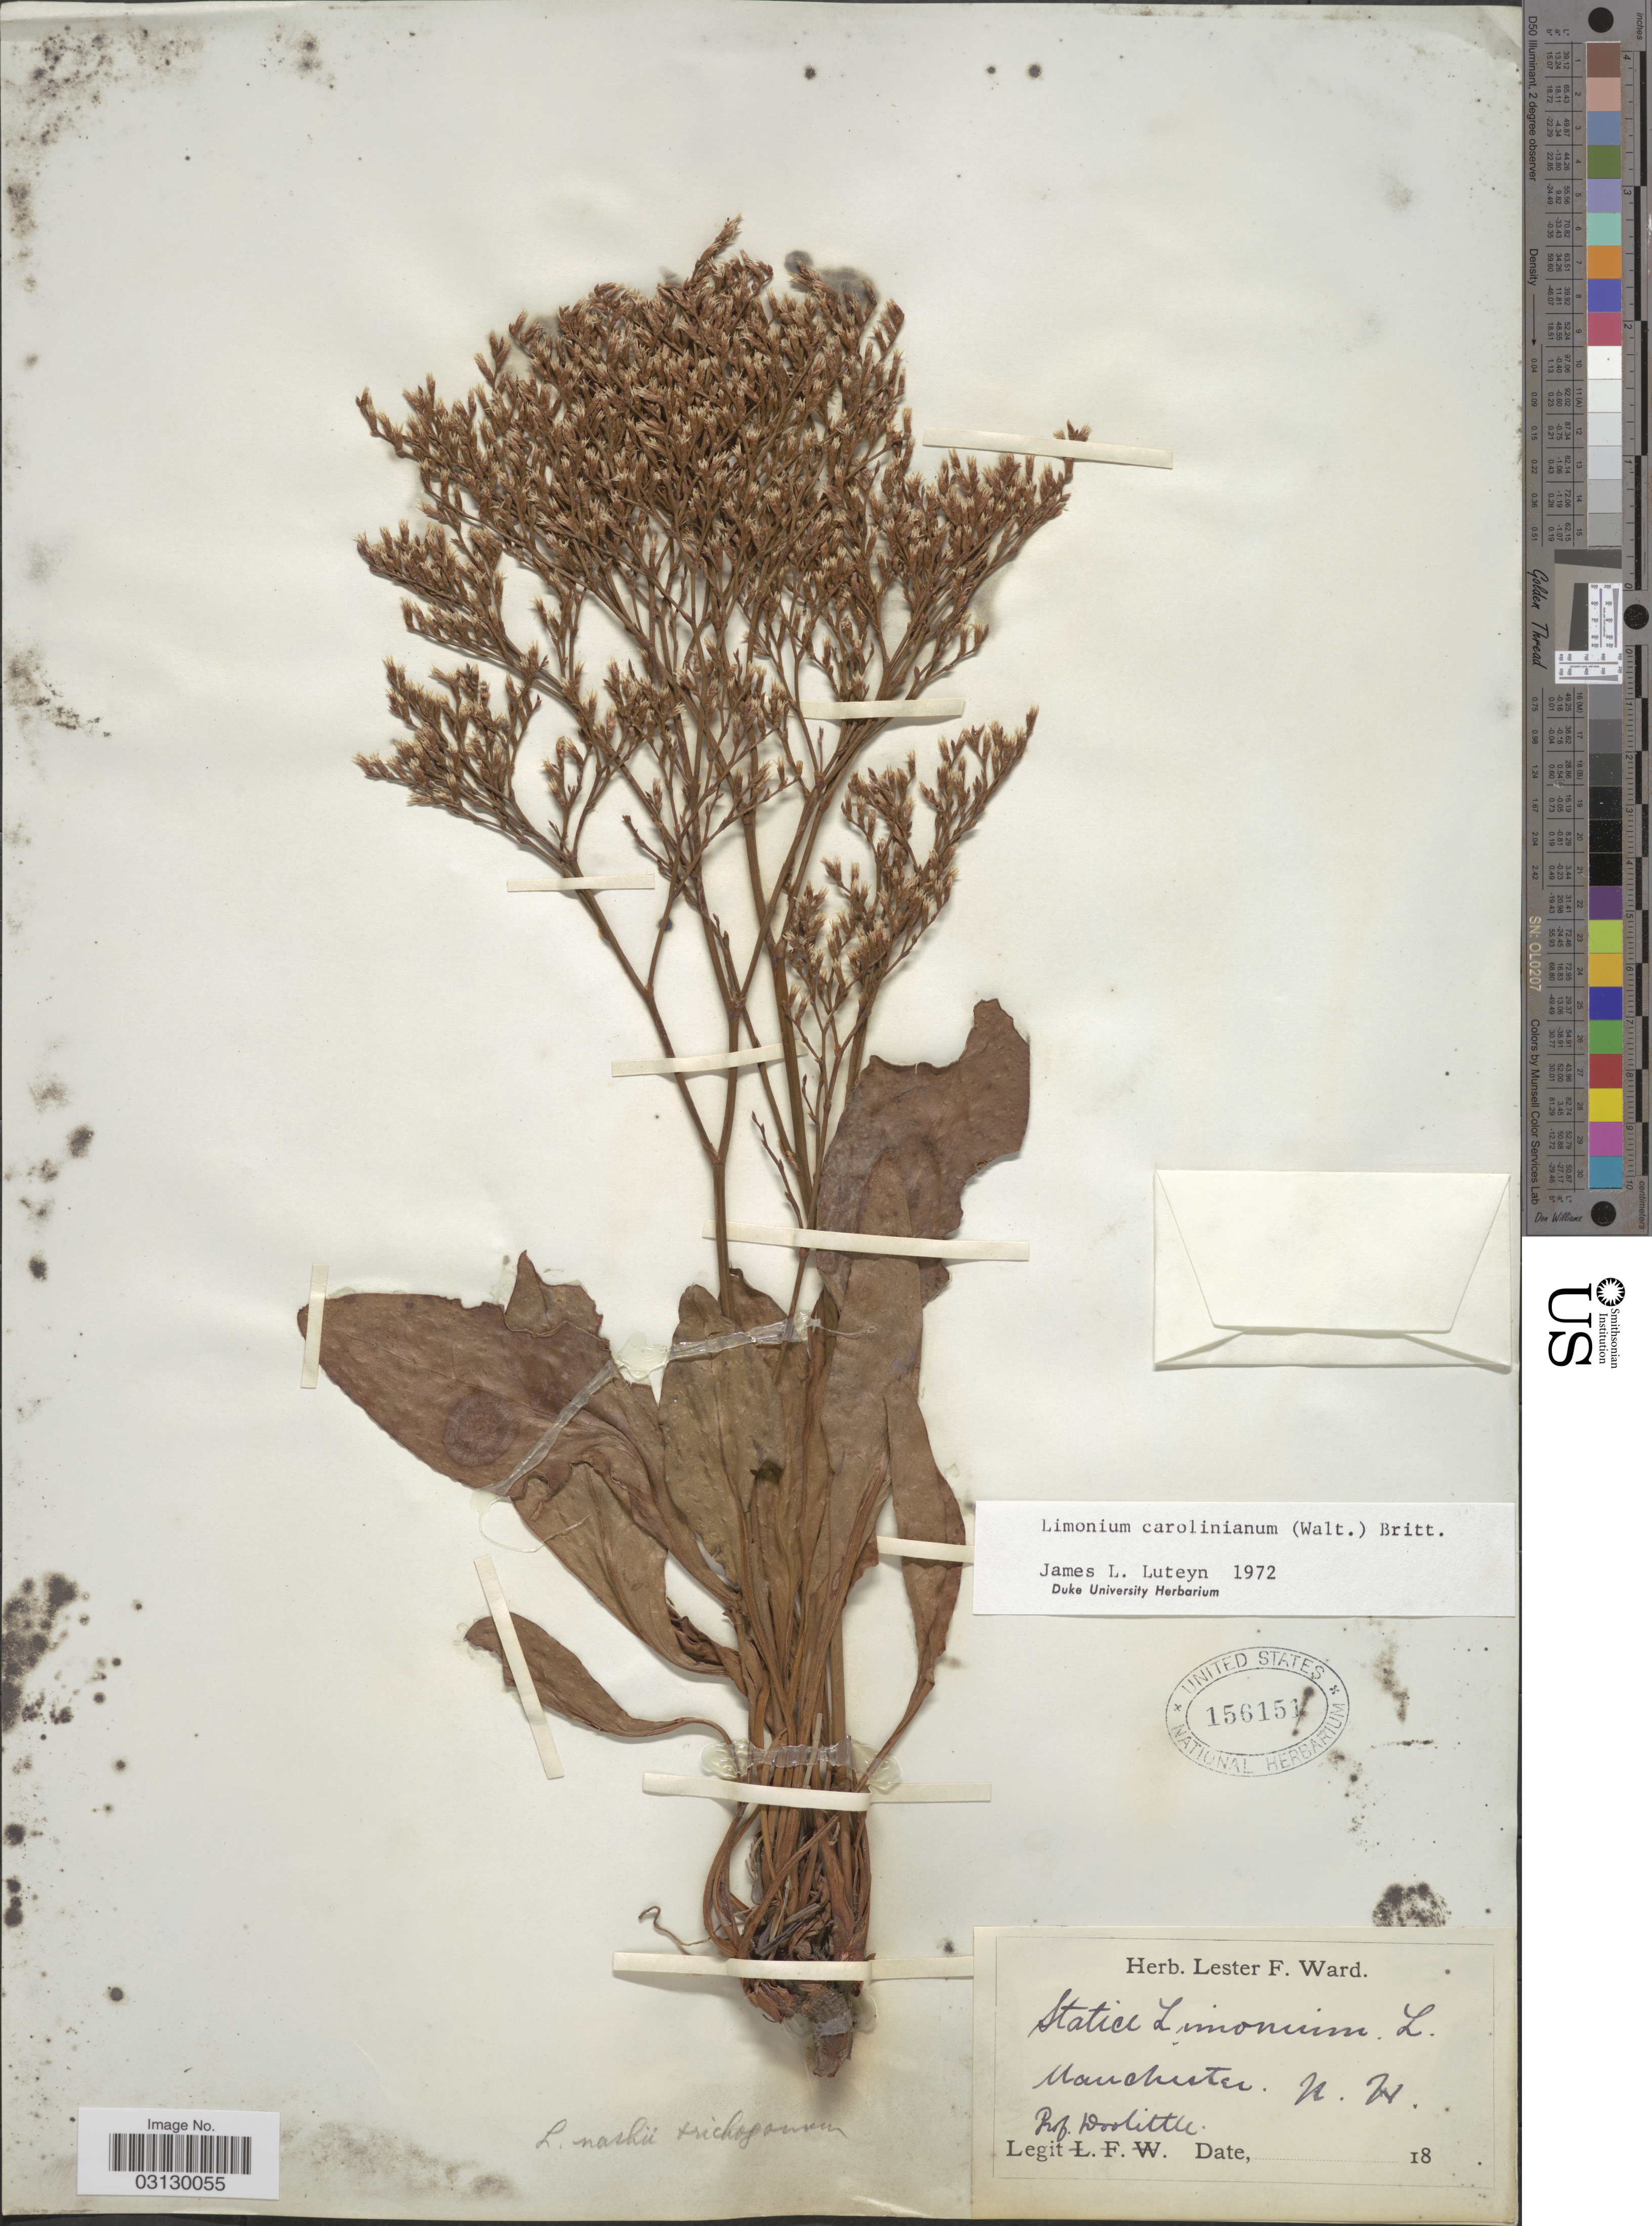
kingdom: Plantae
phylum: Tracheophyta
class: Magnoliopsida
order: Caryophyllales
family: Plumbaginaceae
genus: Limonium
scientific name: Limonium carolinianum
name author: (Walter) Britton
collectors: Prof. Doolittle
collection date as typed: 18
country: United States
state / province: New Hampshire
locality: Manchester.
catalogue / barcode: US 156151